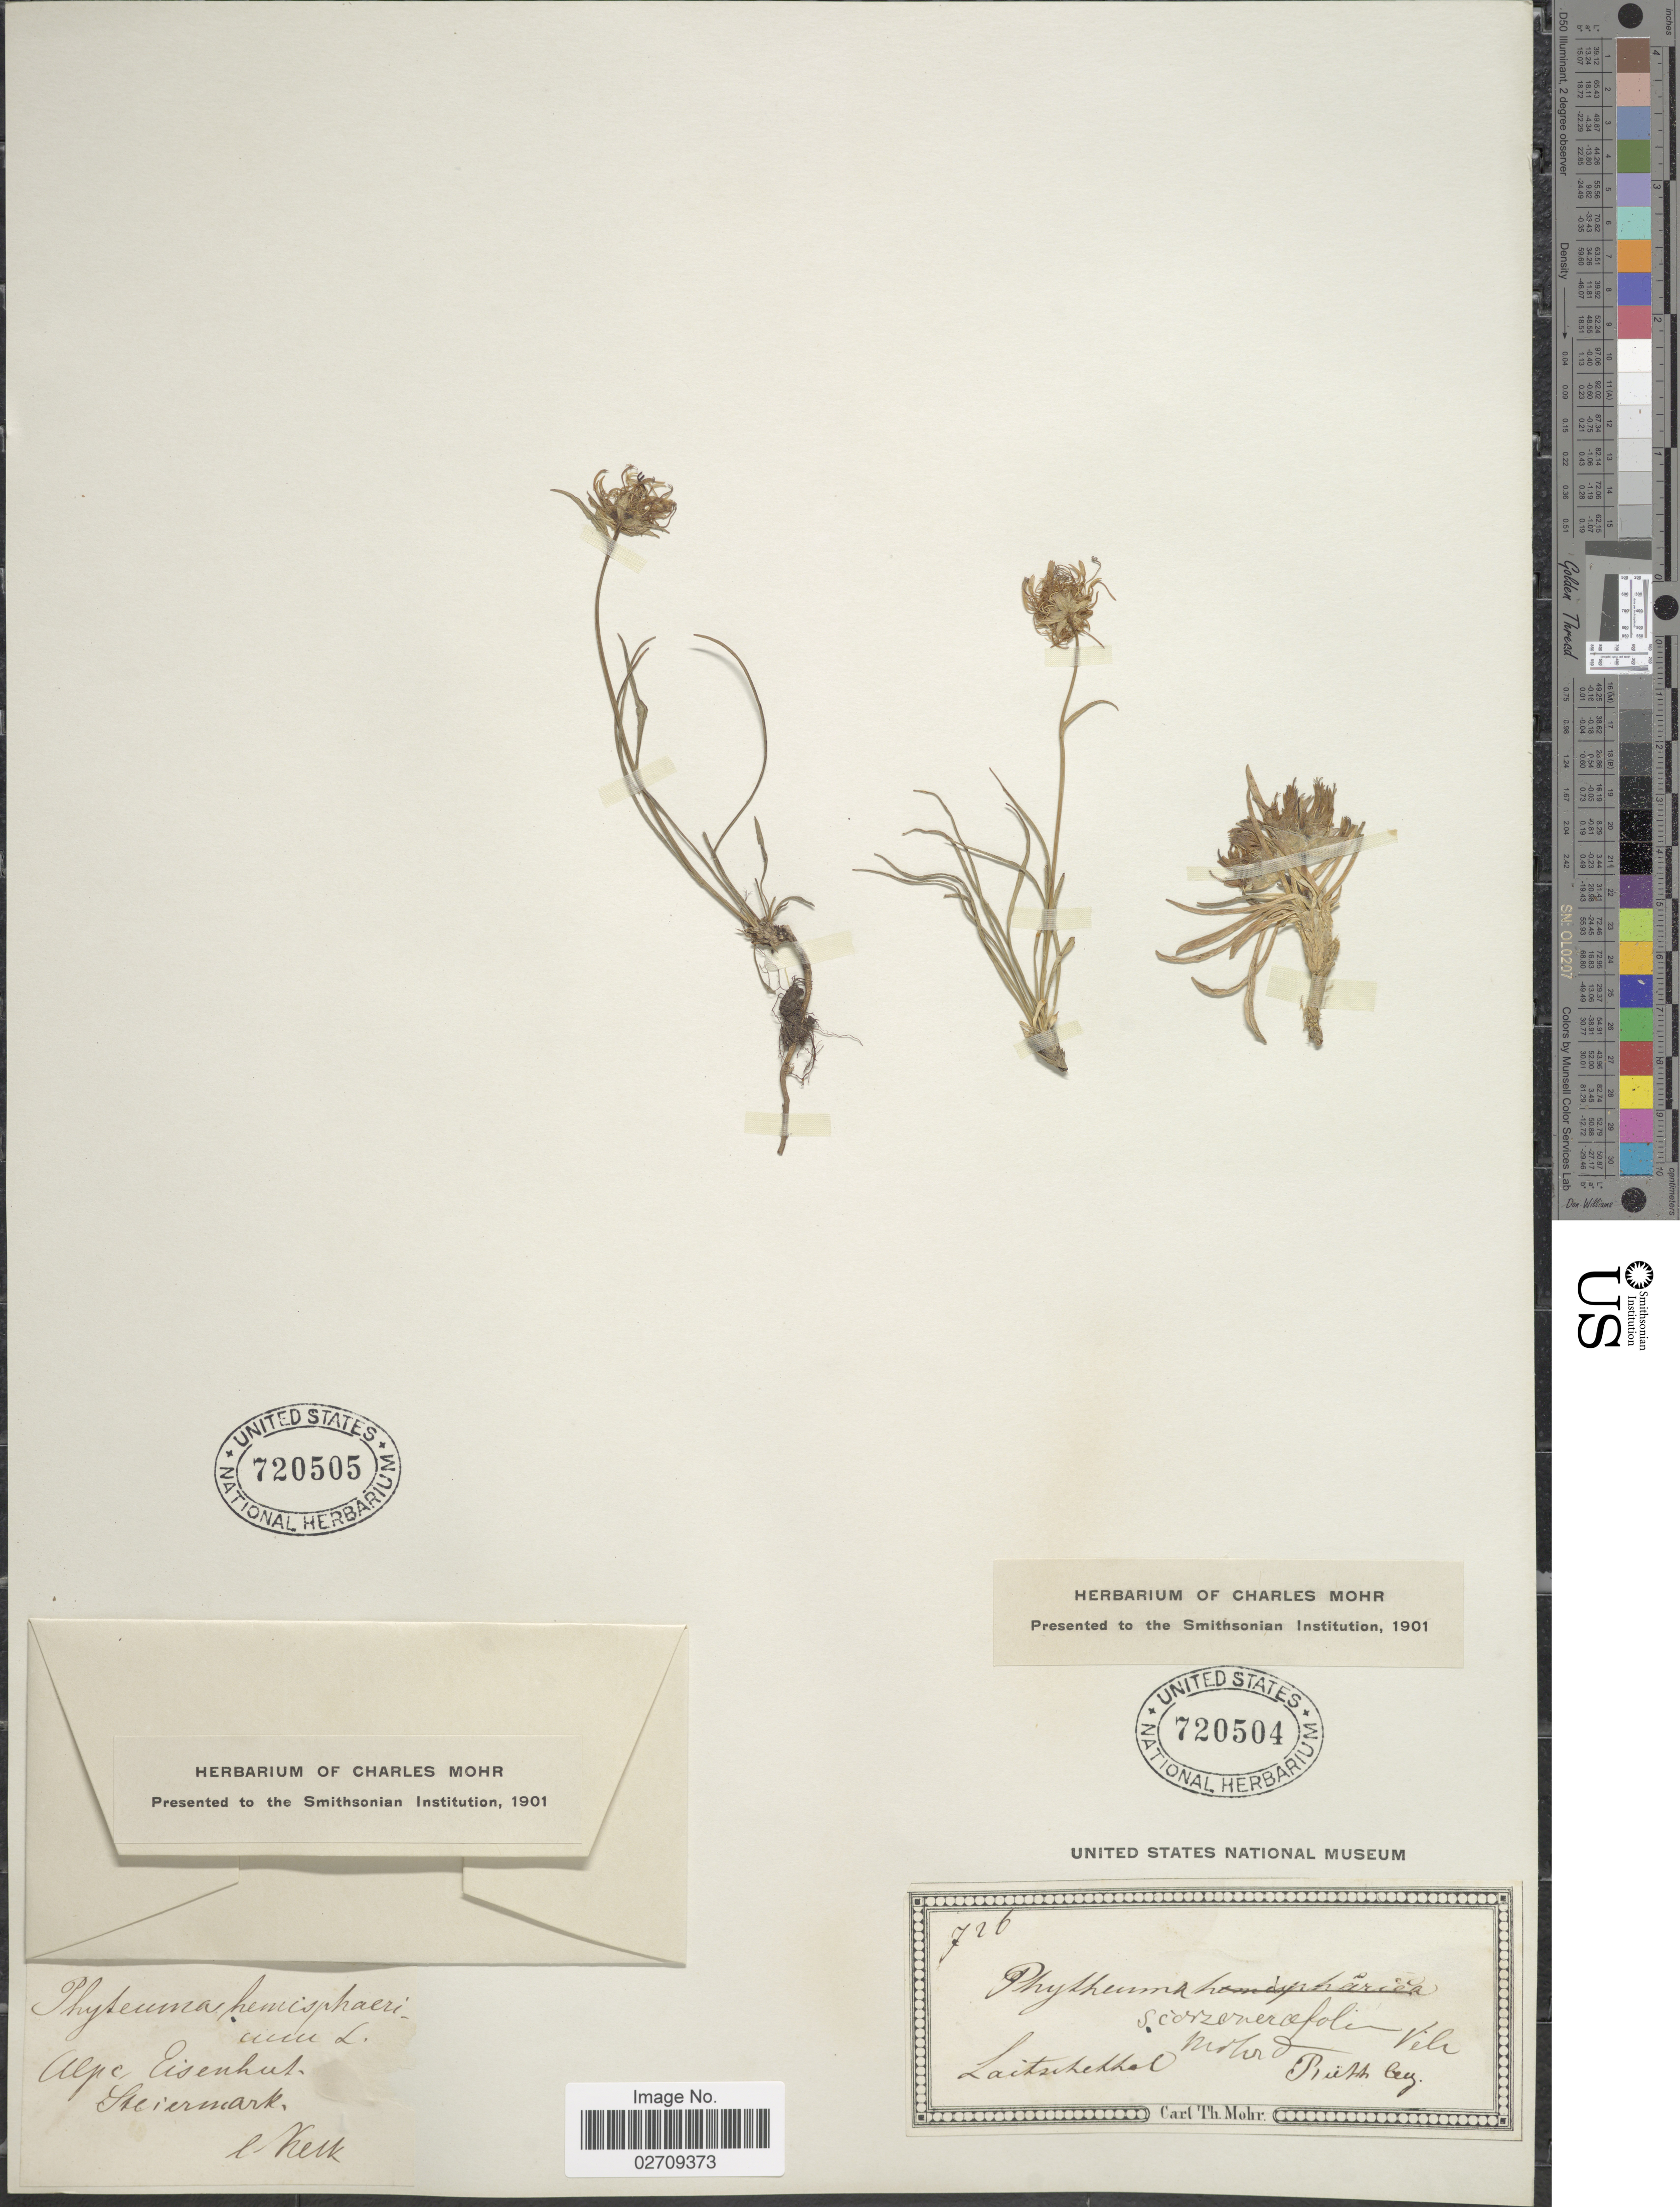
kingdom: Plantae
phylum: Tracheophyta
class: Magnoliopsida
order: Asterales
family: Campanulaceae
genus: Phyteuma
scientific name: Phyteuma scorzonerifolium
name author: Vill.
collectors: -. Rieth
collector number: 726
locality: Laitschettal [interpreted]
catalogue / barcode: US 720504-2